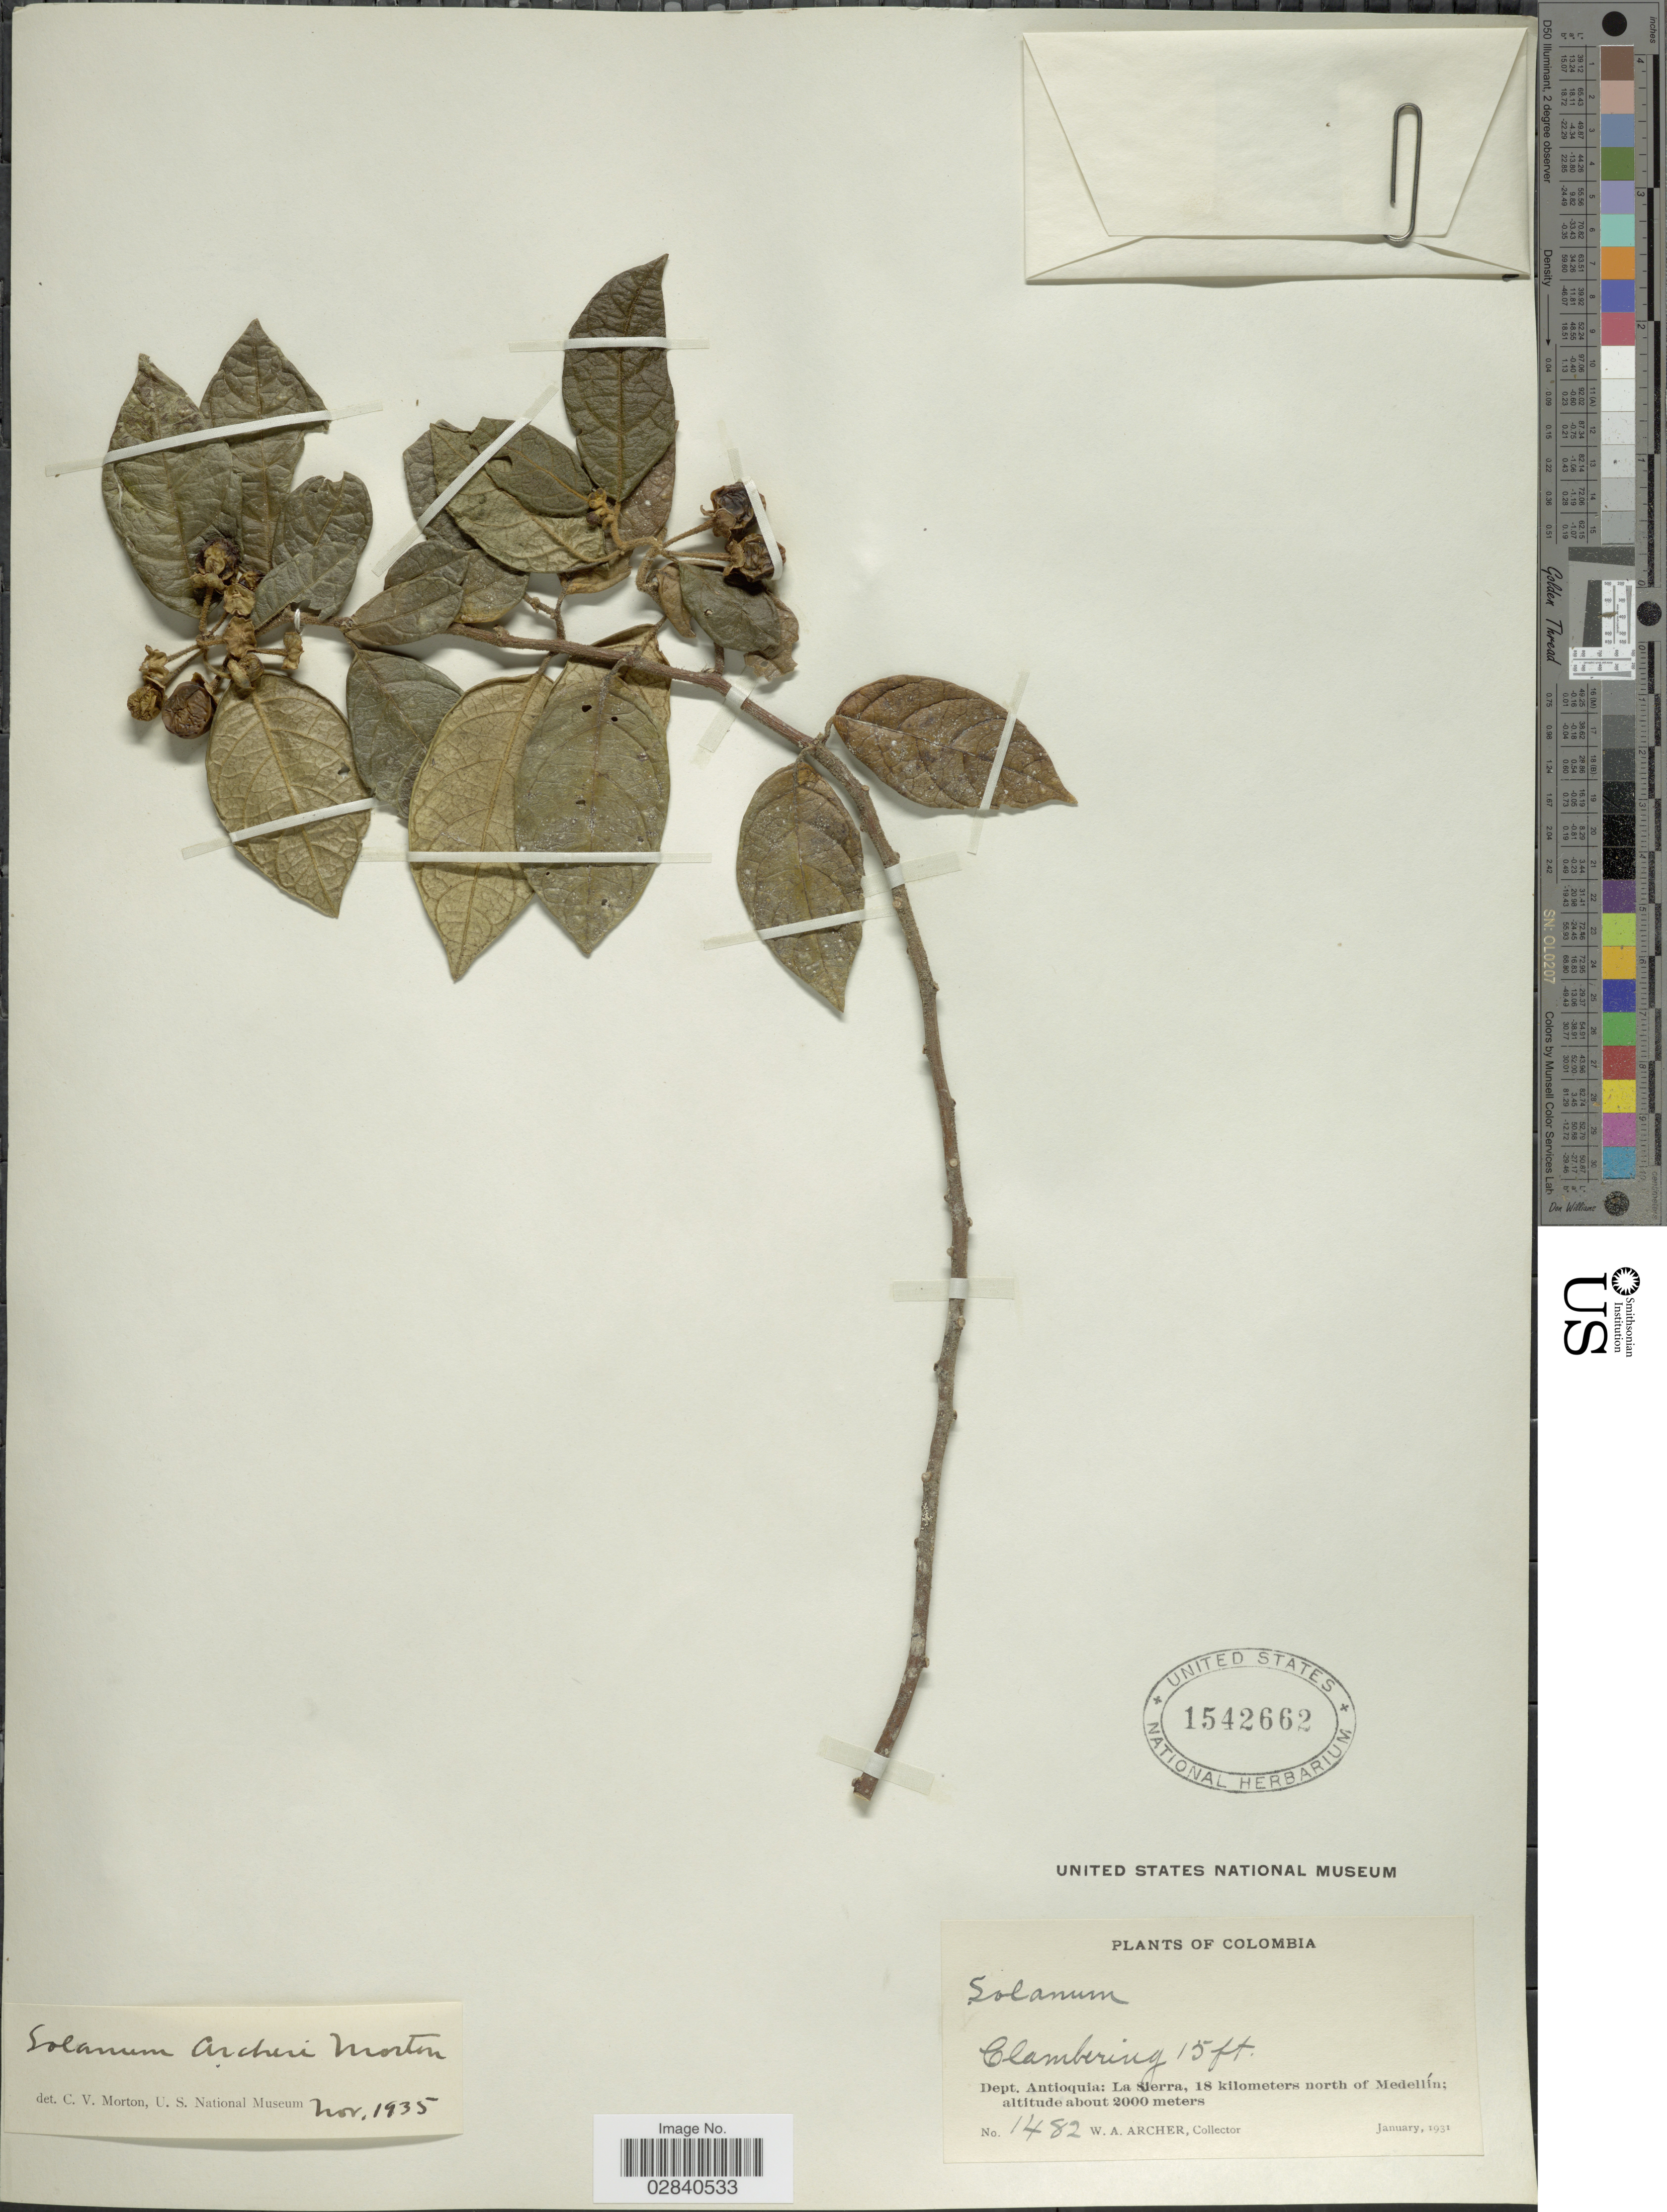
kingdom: Plantae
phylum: Tracheophyta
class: Magnoliopsida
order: Solanales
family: Solanaceae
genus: Lycianthes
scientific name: Lycianthes sp.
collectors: W. A. Archer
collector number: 1482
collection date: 1931-01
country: Colombia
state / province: Antioquia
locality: Dept. Antioquia: La Sierra, 18 kilometers north of Medellín.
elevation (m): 2000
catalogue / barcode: US 1542662